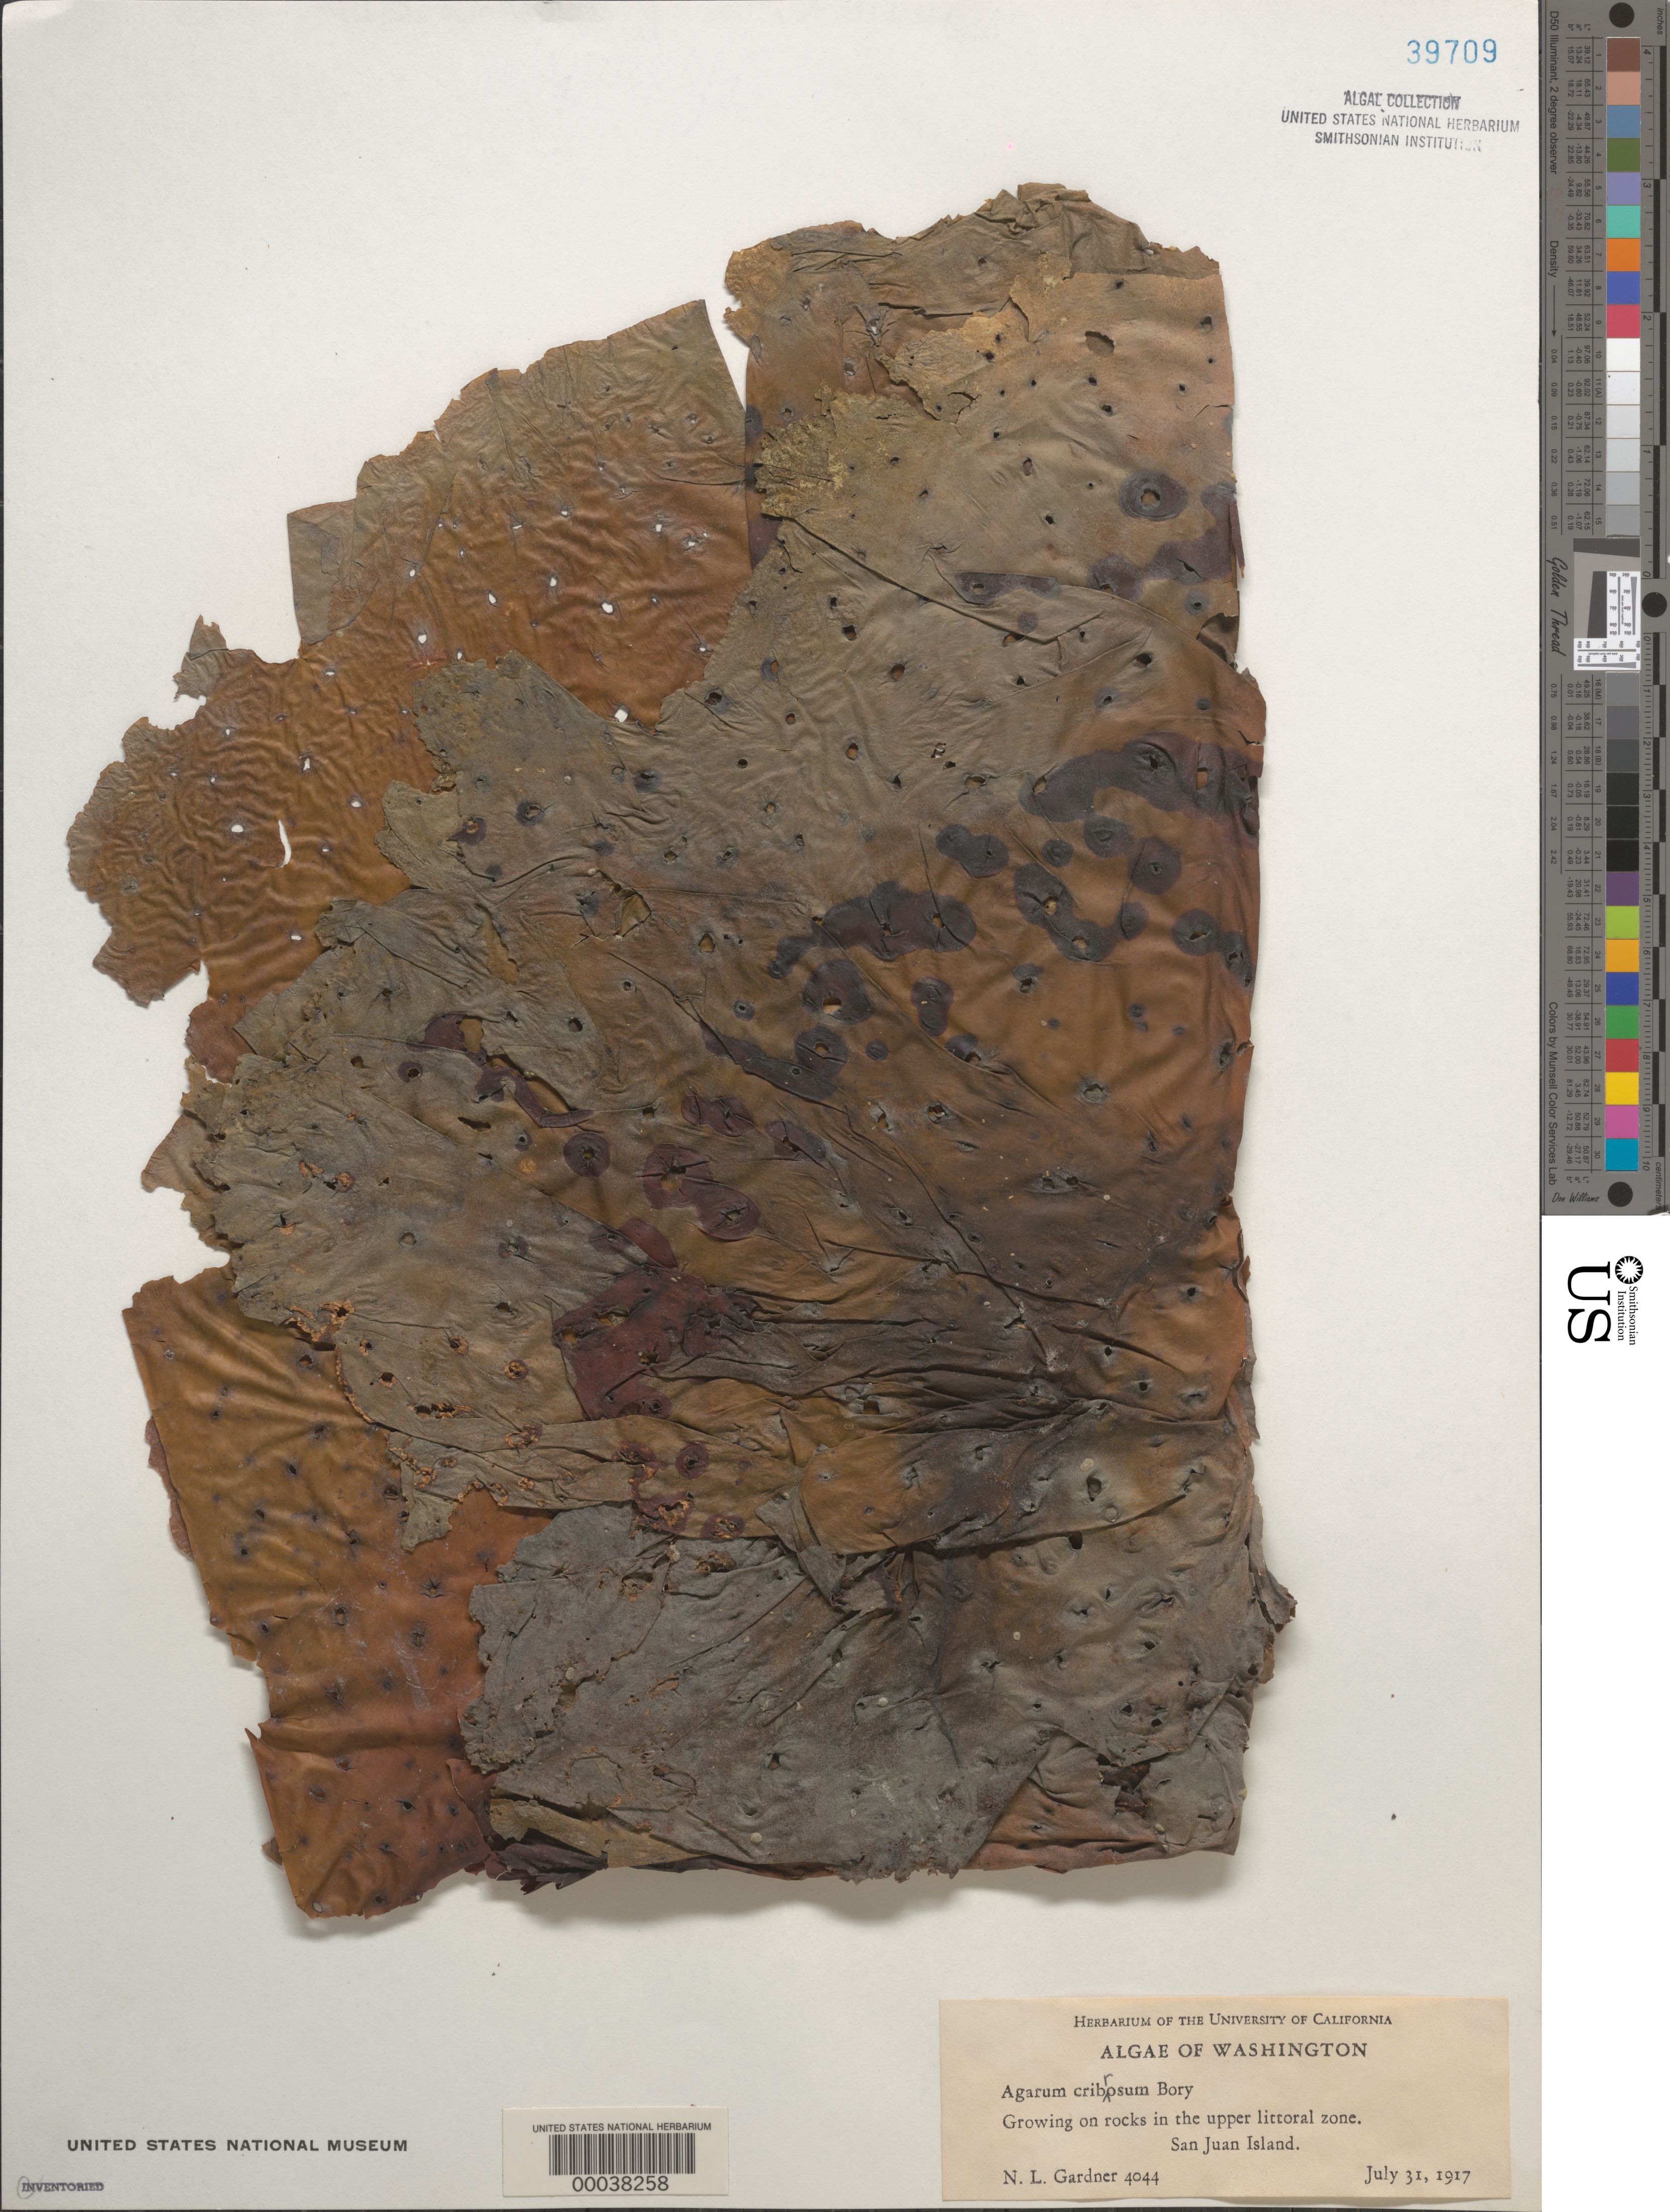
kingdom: Chromista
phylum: Ochrophyta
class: Phaeophyceae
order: Laminariales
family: Costariaceae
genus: Agarum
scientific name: Agarum clathratum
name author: Dumortier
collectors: N. Gardner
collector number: NLG 4044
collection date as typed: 31 Jul 1919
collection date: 1919-07-31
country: United States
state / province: Washington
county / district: San Juan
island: San Juan Island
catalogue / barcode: US 39709